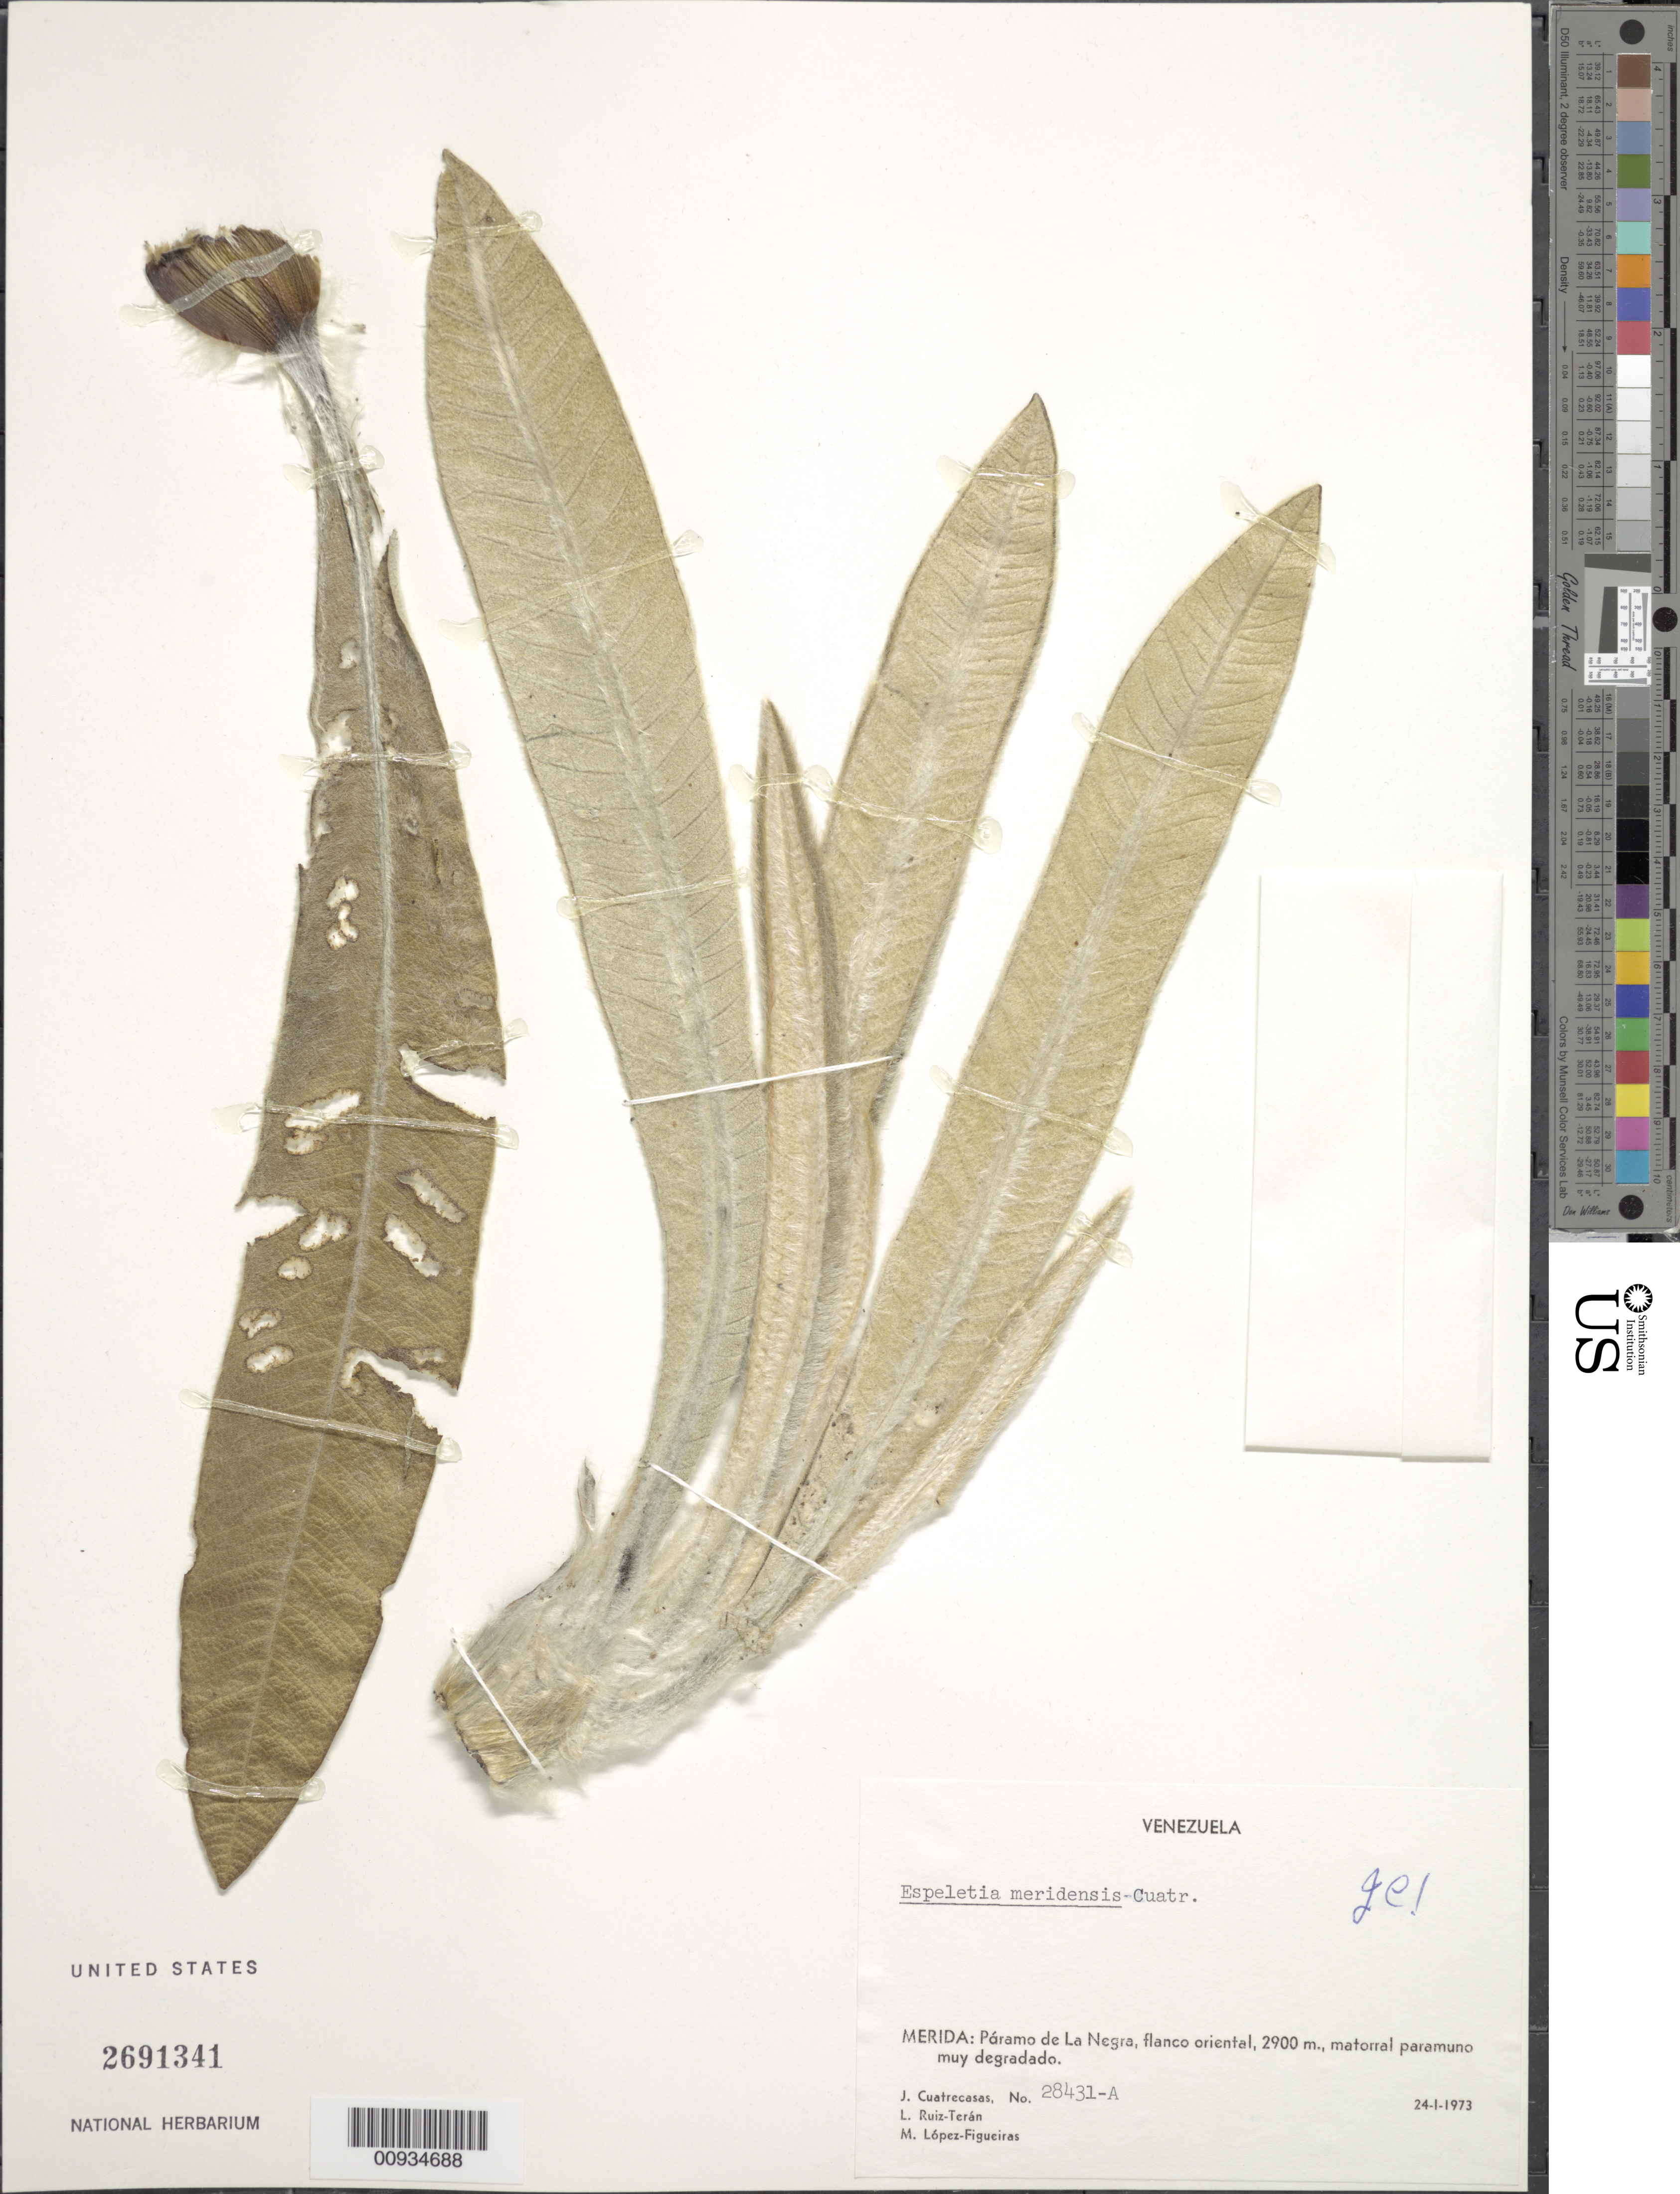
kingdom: Plantae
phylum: Tracheophyta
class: Magnoliopsida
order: Asterales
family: Asteraceae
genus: Espeletiopsis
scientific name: Espeletiopsis meridensis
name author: (Cuatrec.) Cuatrec.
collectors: J. Cuatrecasas, L. E. Ruíz-Terán & M. López Figueiras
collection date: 1973-01-24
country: Venezuela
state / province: Mérida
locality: Páramo de la Negra. Flanco oriental.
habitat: Matorral paramuno muy degradado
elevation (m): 2900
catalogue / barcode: US 2691341